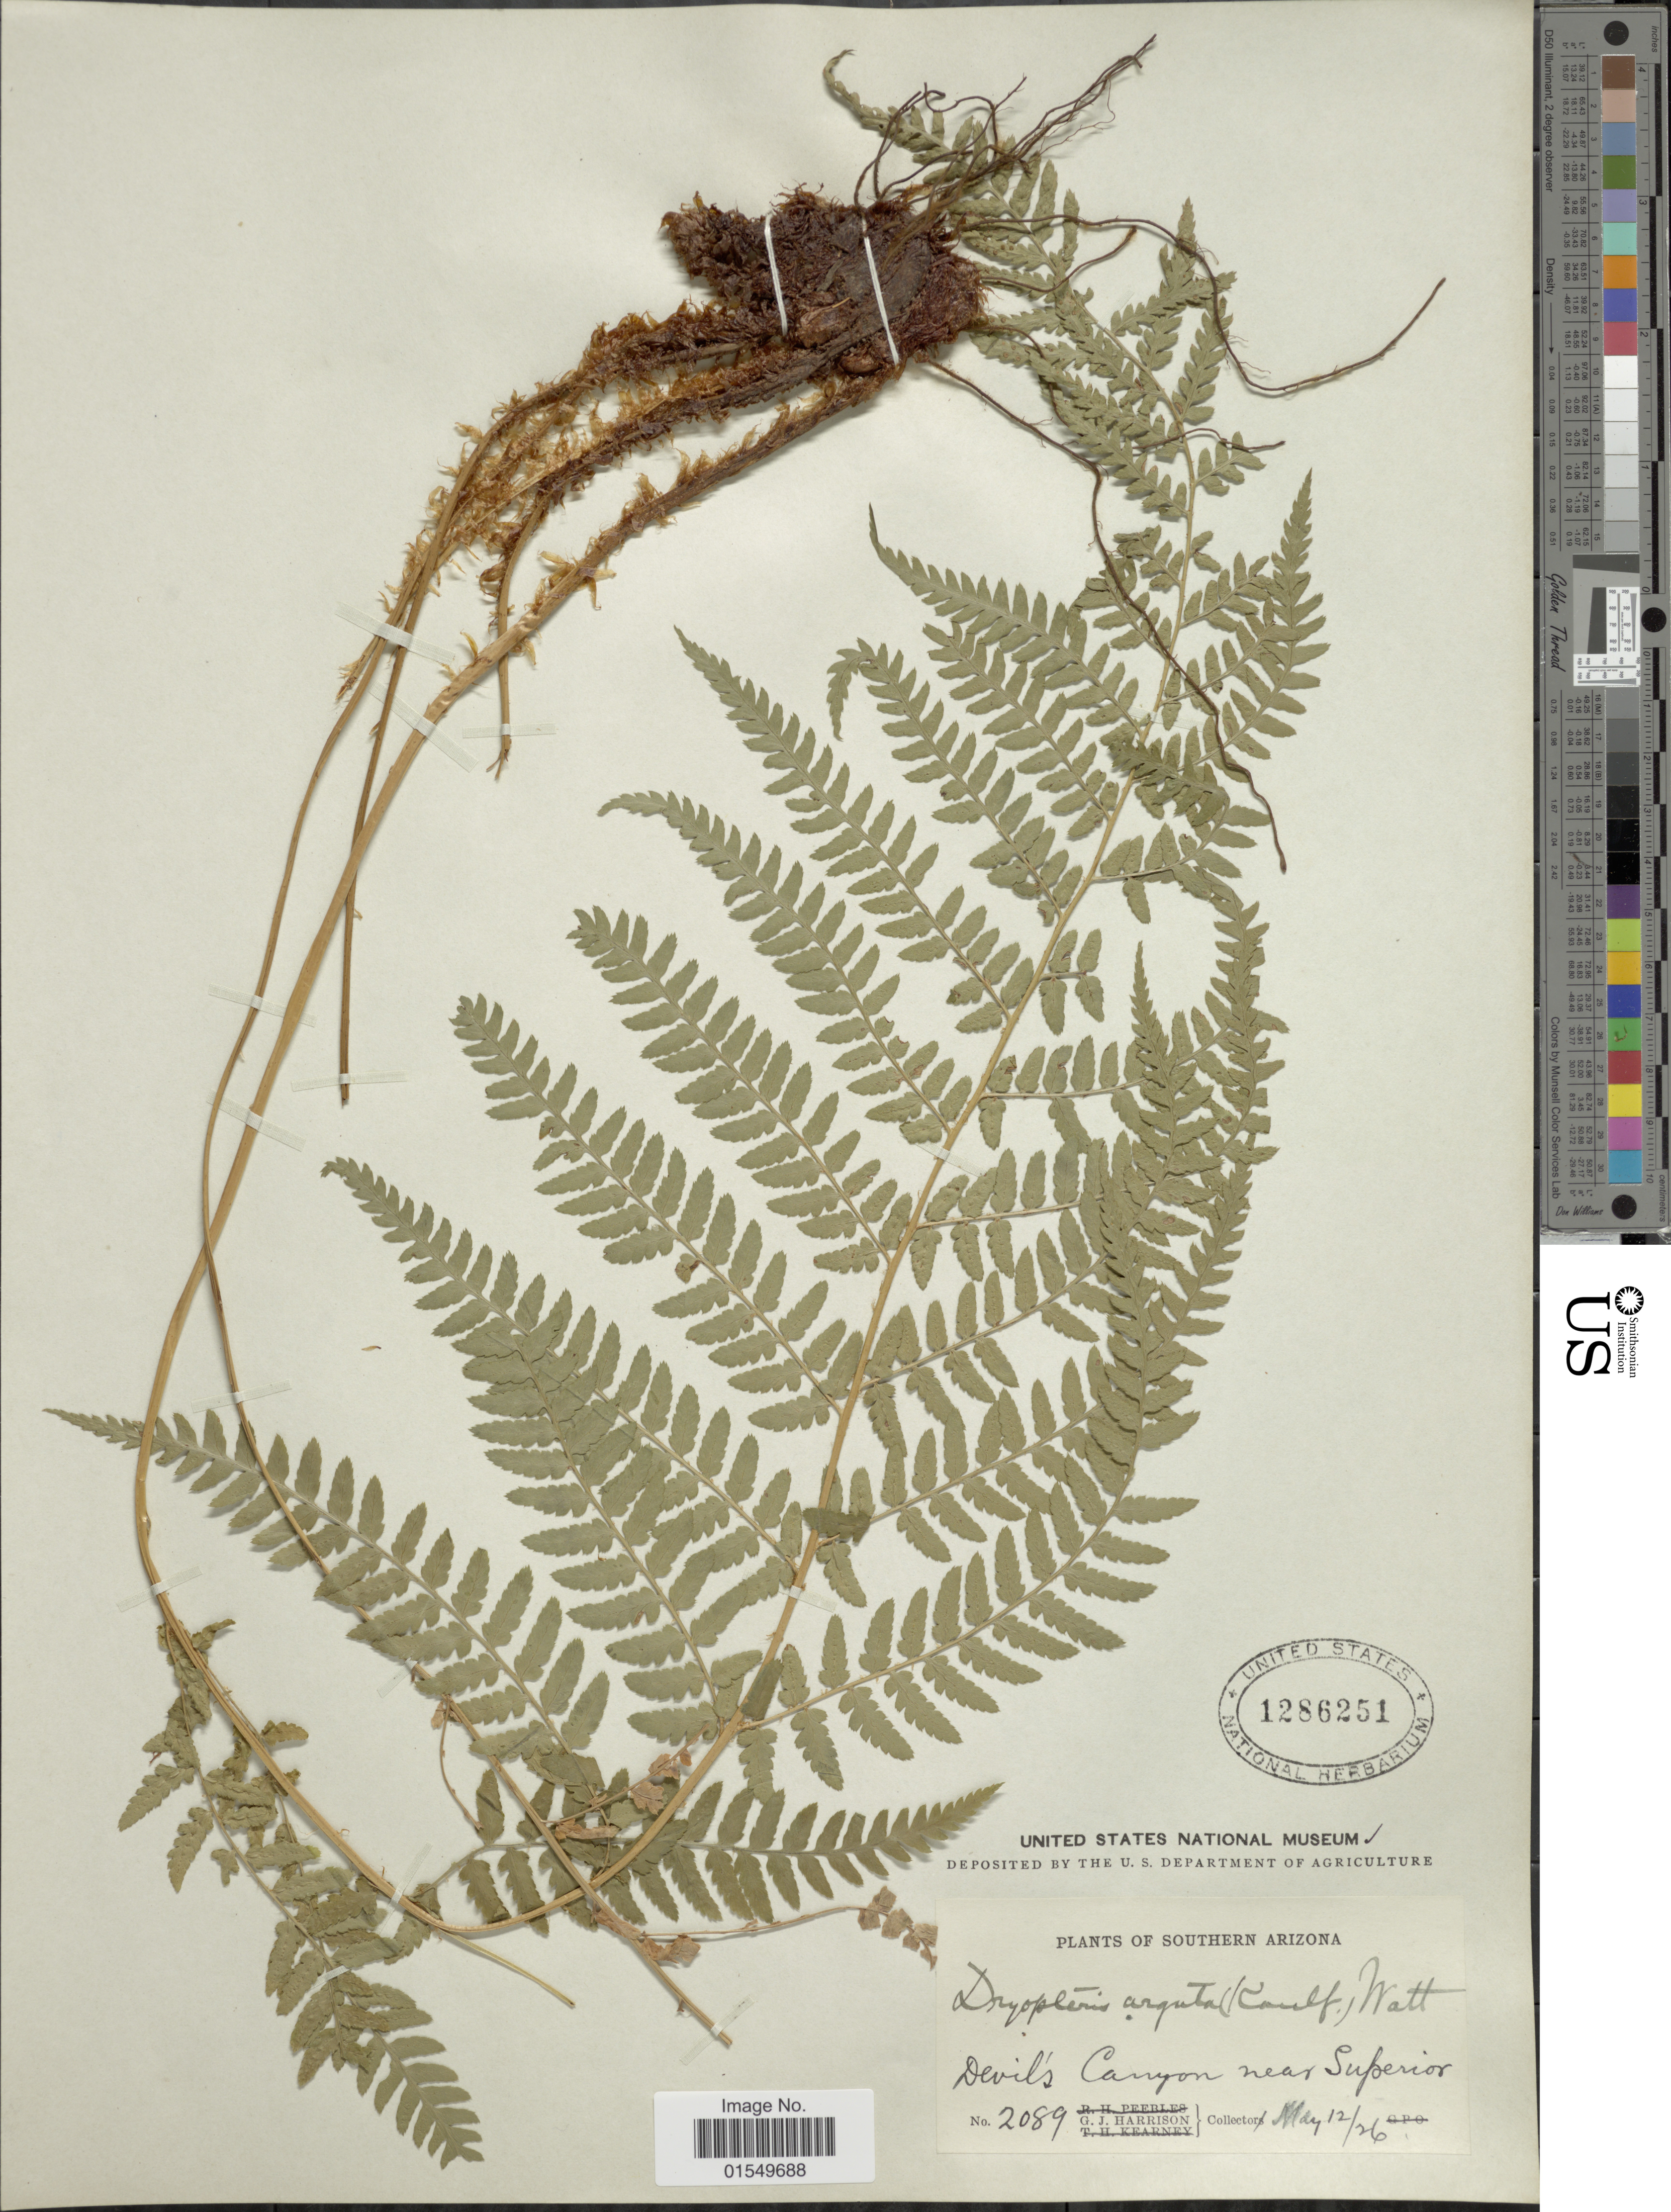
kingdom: Plantae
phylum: Tracheophyta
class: Polypodiopsida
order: Polypodiales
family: Dryopteridaceae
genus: Dryopteris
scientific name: Dryopteris arguta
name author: (Kaulf.) Maxon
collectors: G. J. Harrison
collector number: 2089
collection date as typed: Transcribed d/m/y: 12/5/26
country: United States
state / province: Arizona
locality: Southern Arizona, Devil's Canyon near Superior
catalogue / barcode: US 1286251